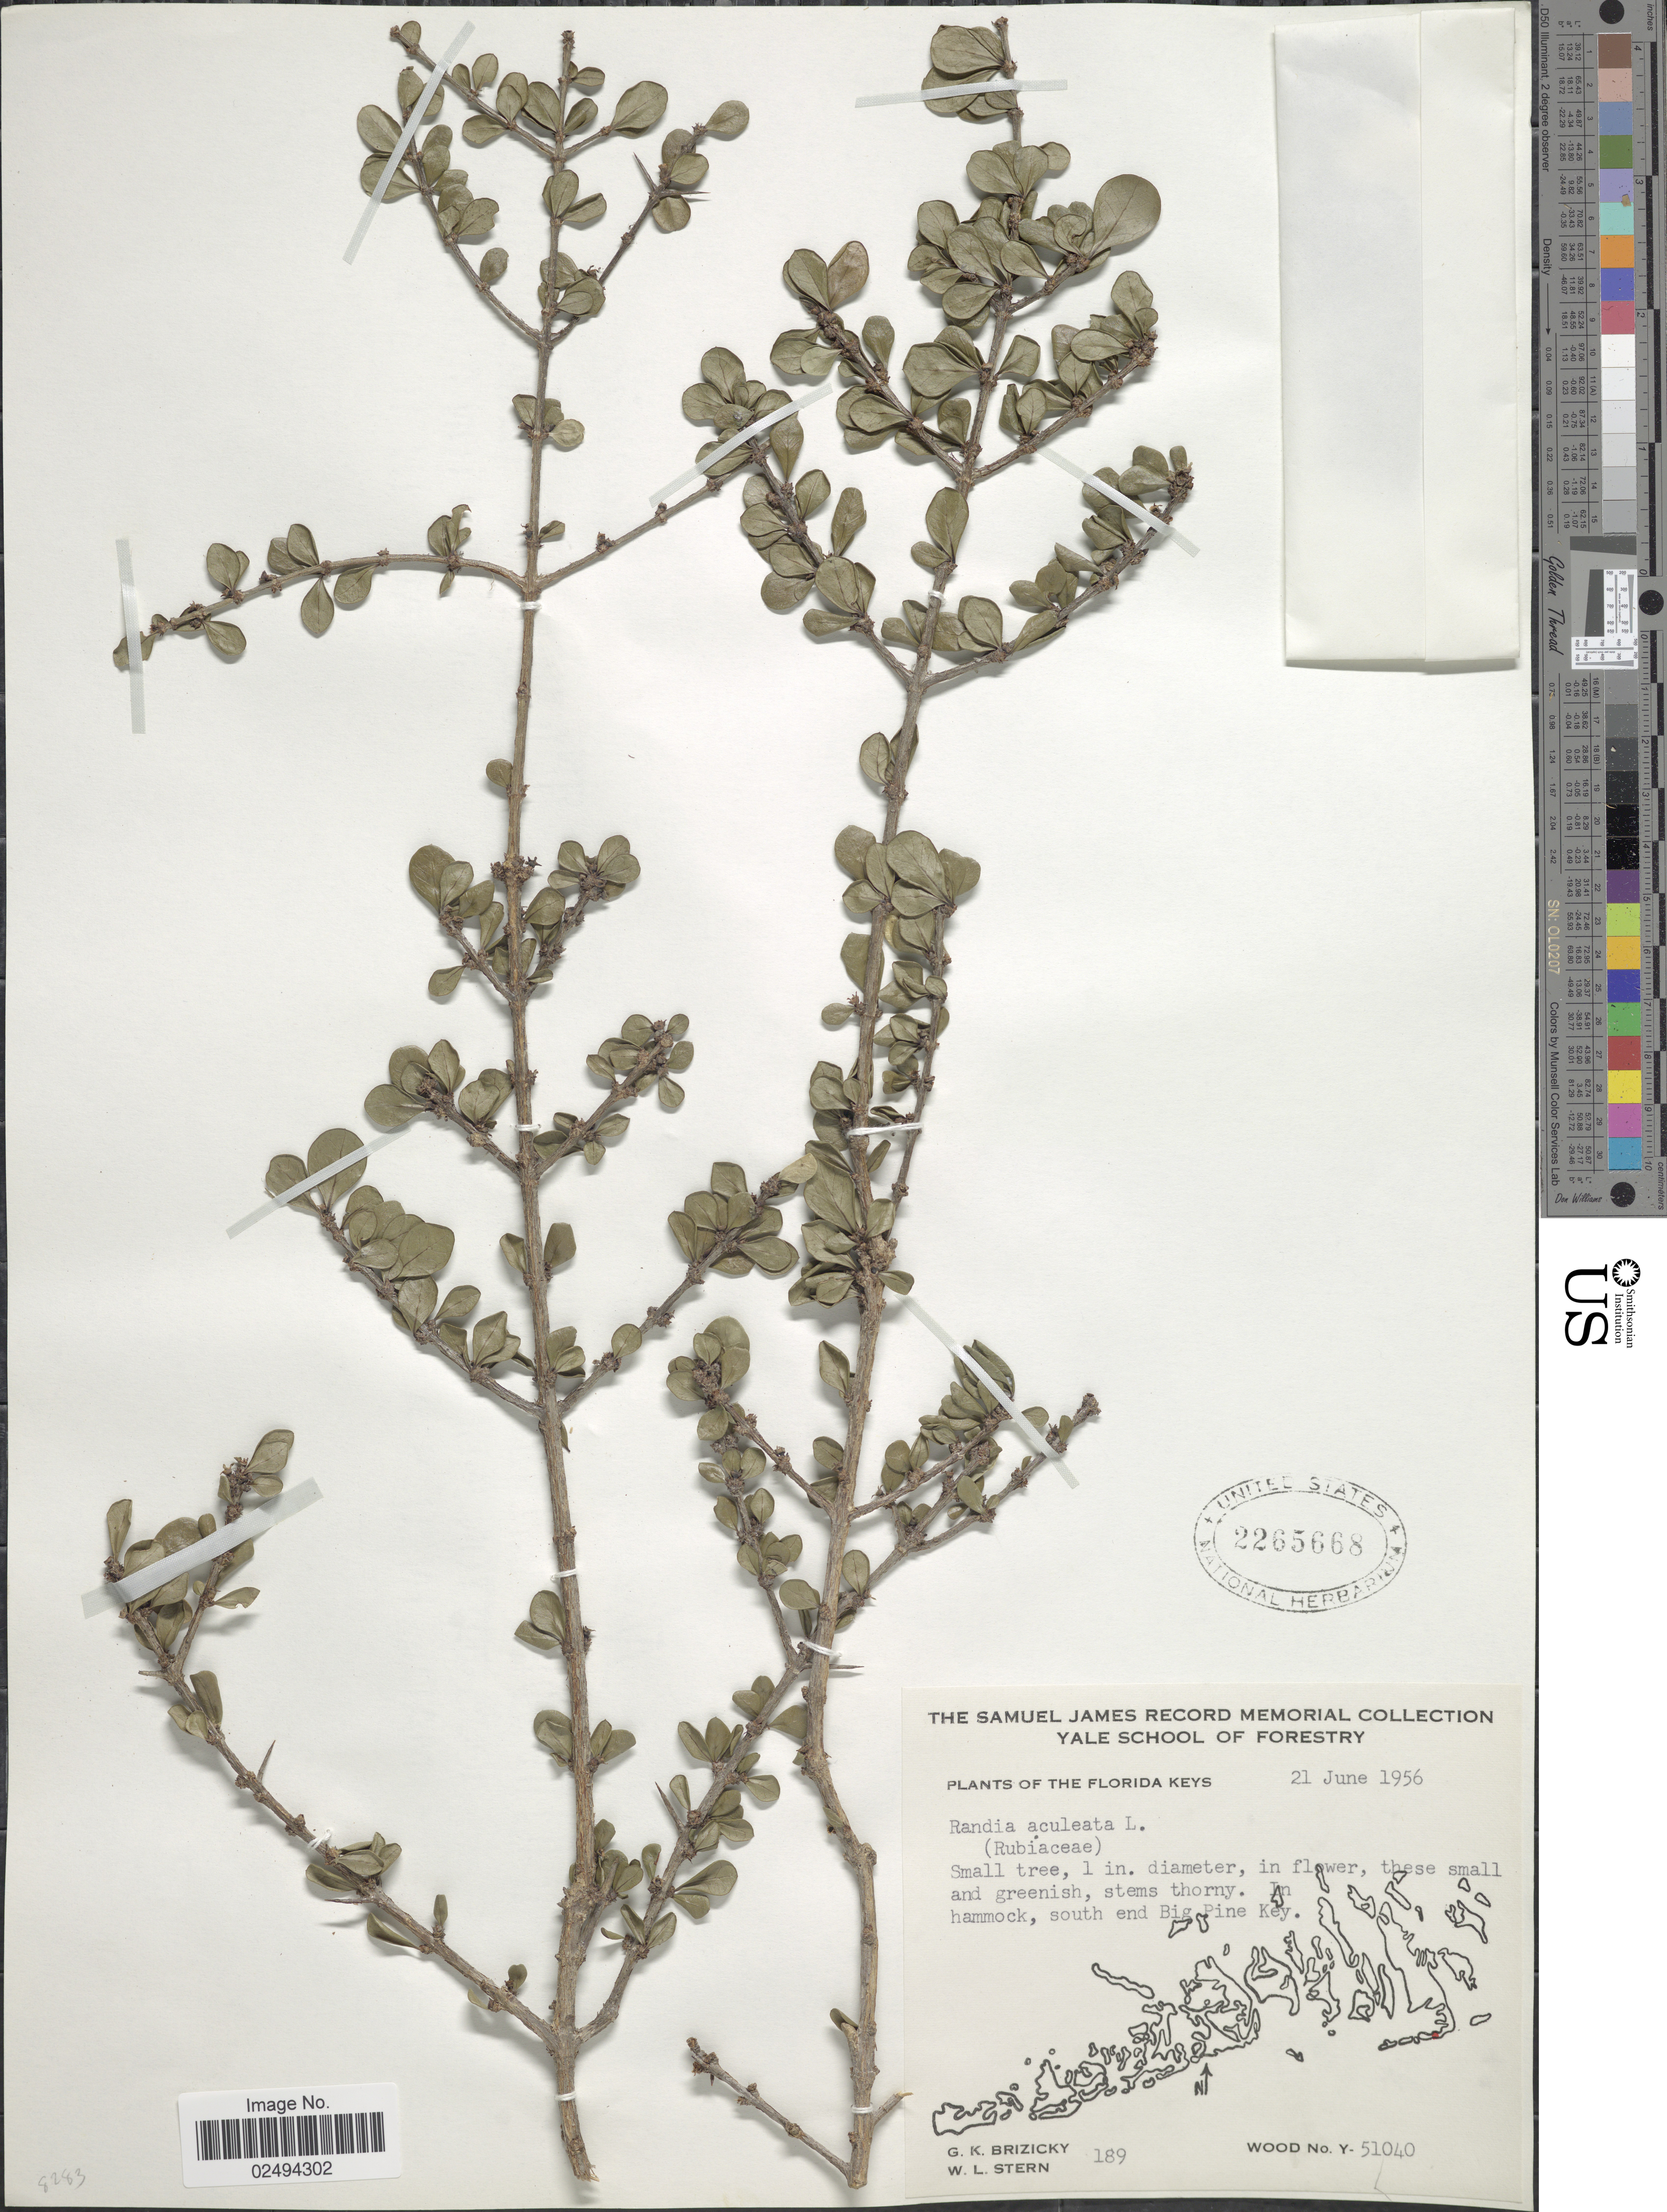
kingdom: Plantae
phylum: Tracheophyta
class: Magnoliopsida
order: Gentianales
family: Rubiaceae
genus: Randia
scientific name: Randia aculeata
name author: L.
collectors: G. K. Brizicky & W. L. Stern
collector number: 189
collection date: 1956-06-21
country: United States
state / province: Florida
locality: The Florida Keys, In hammock, south end Big Pine Key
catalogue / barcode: US 2265668